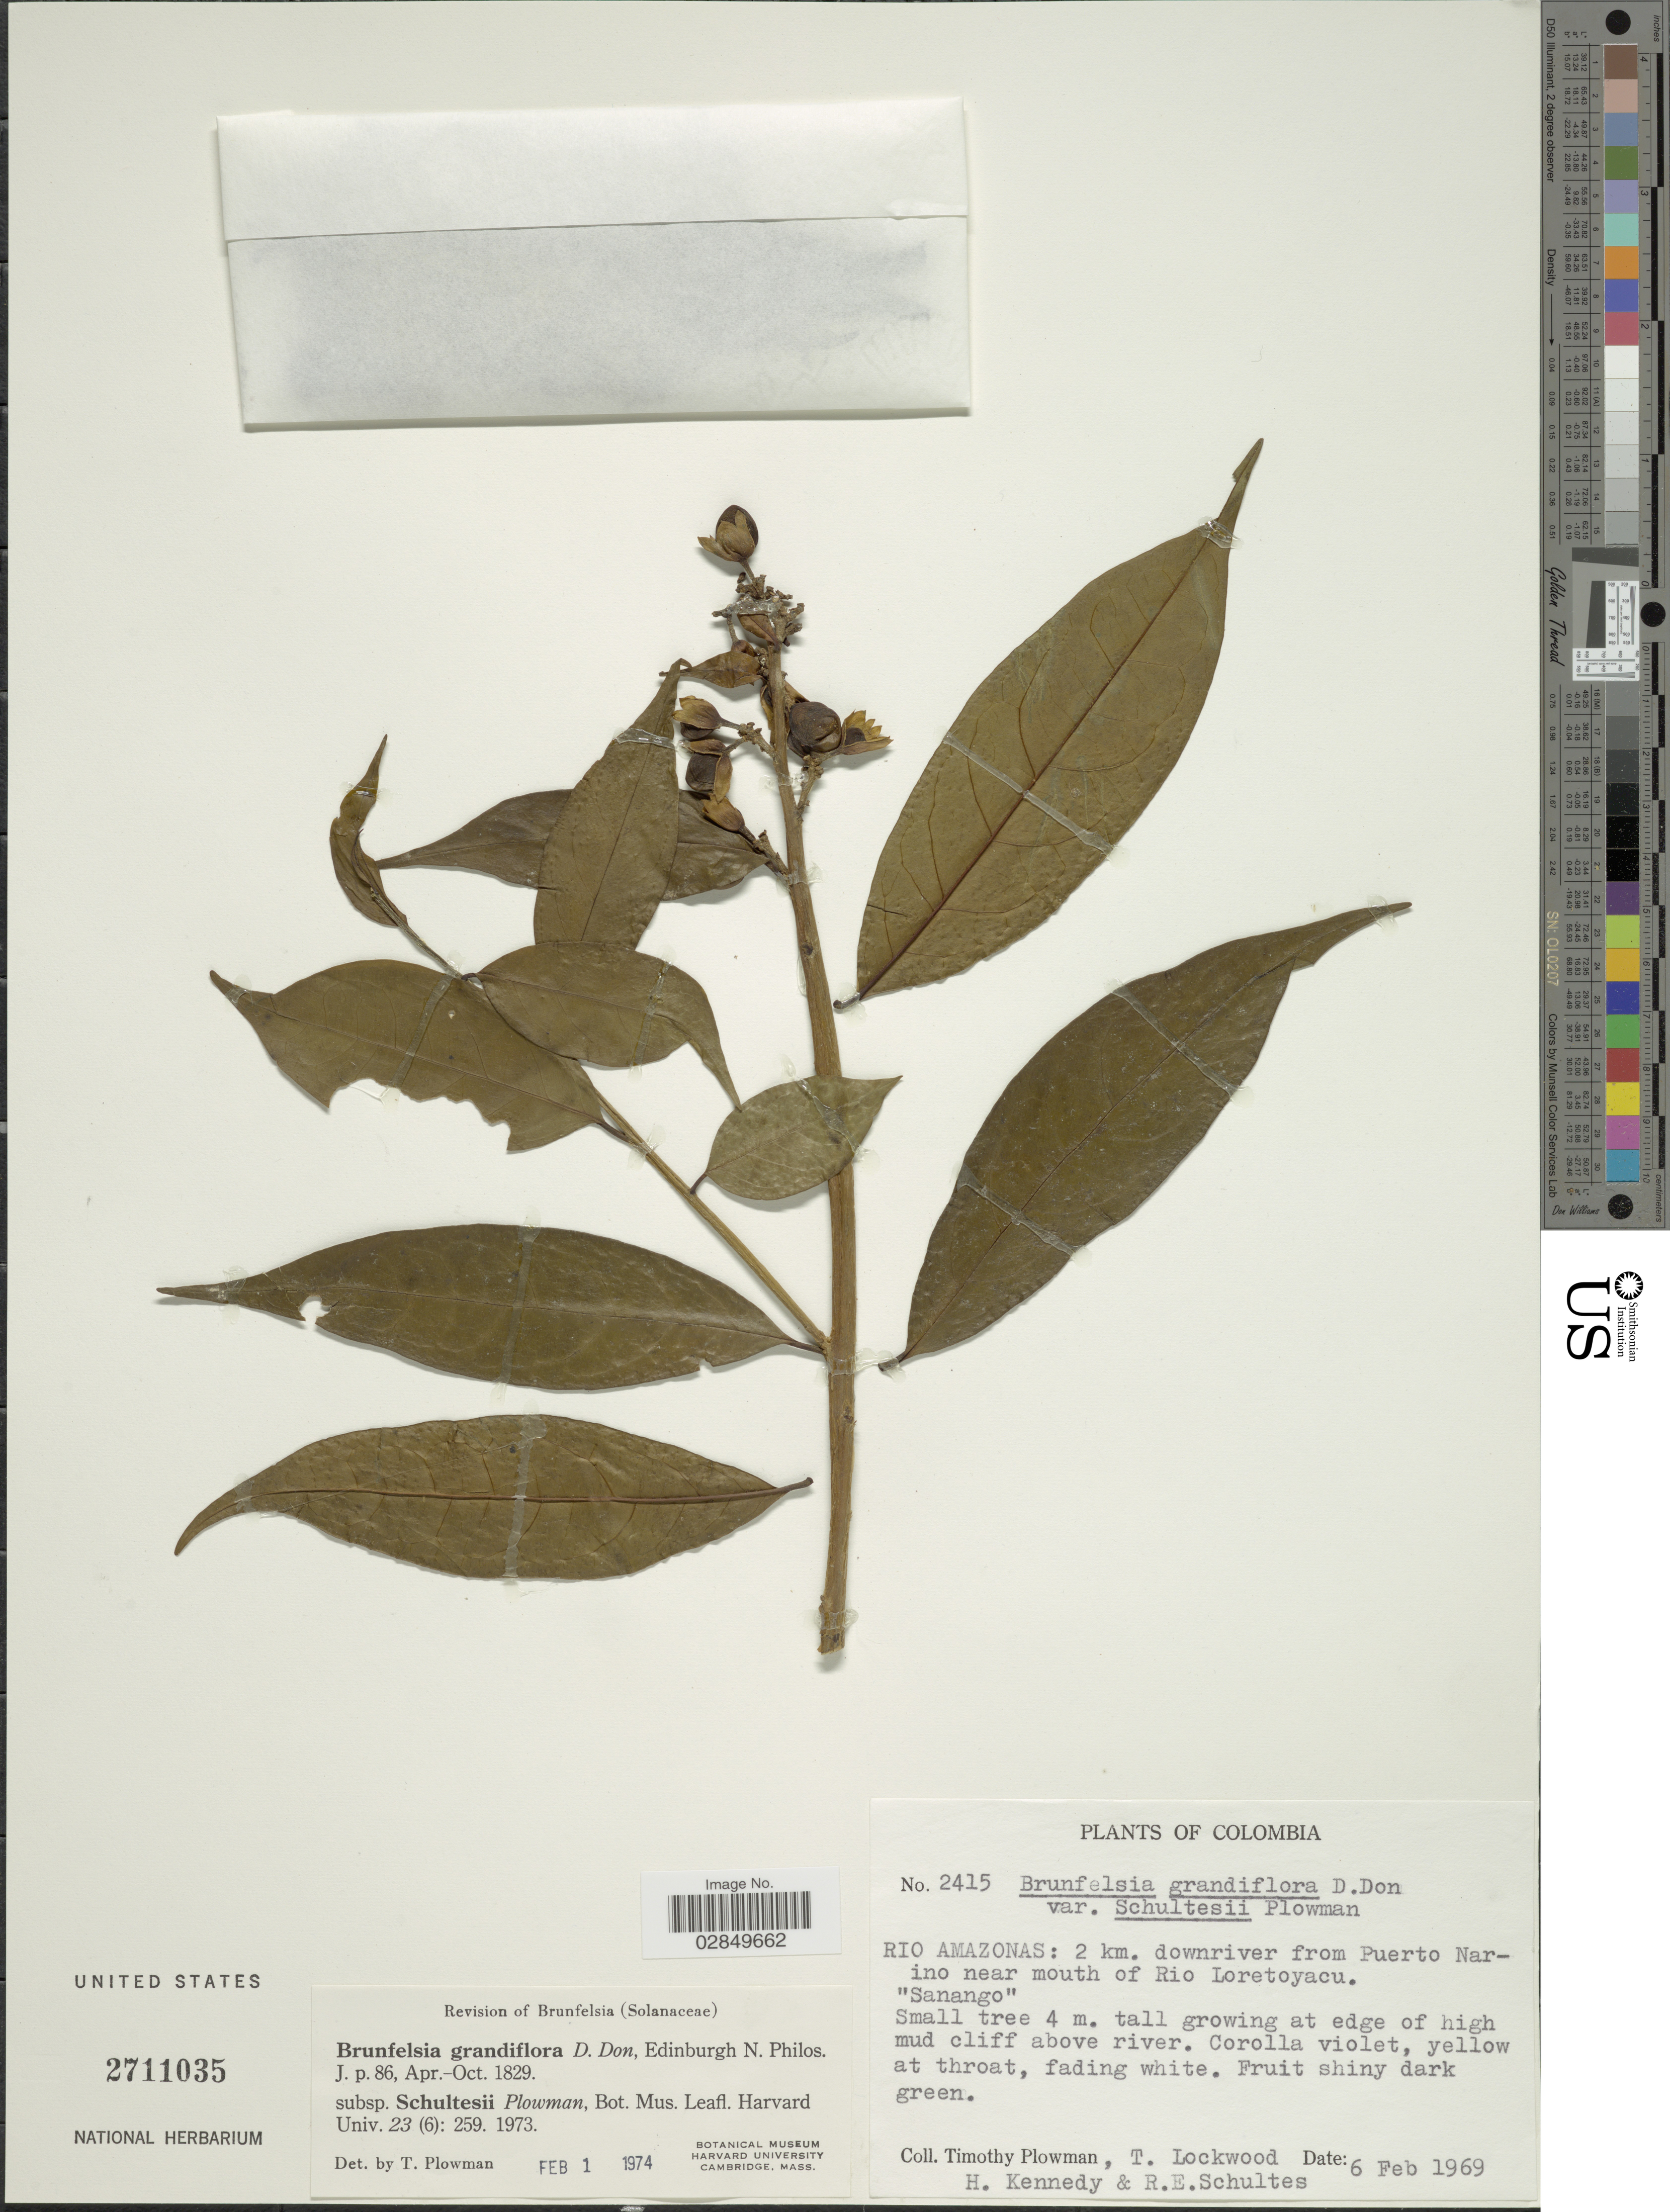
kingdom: Plantae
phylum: Tracheophyta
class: Magnoliopsida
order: Solanales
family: Solanaceae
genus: Brunfelsia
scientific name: Brunfelsia grandiflora subsp. schultesii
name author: Plowman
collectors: T. Plowman, T. Lockwood, H. Kennedy & R. E. Schultes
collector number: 2415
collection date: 1969-02-06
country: Colombia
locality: Rio Amazonas, 2 km. downriver from Puerto Narino near mouth of Rio Loretoyacu.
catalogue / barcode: US 2711035